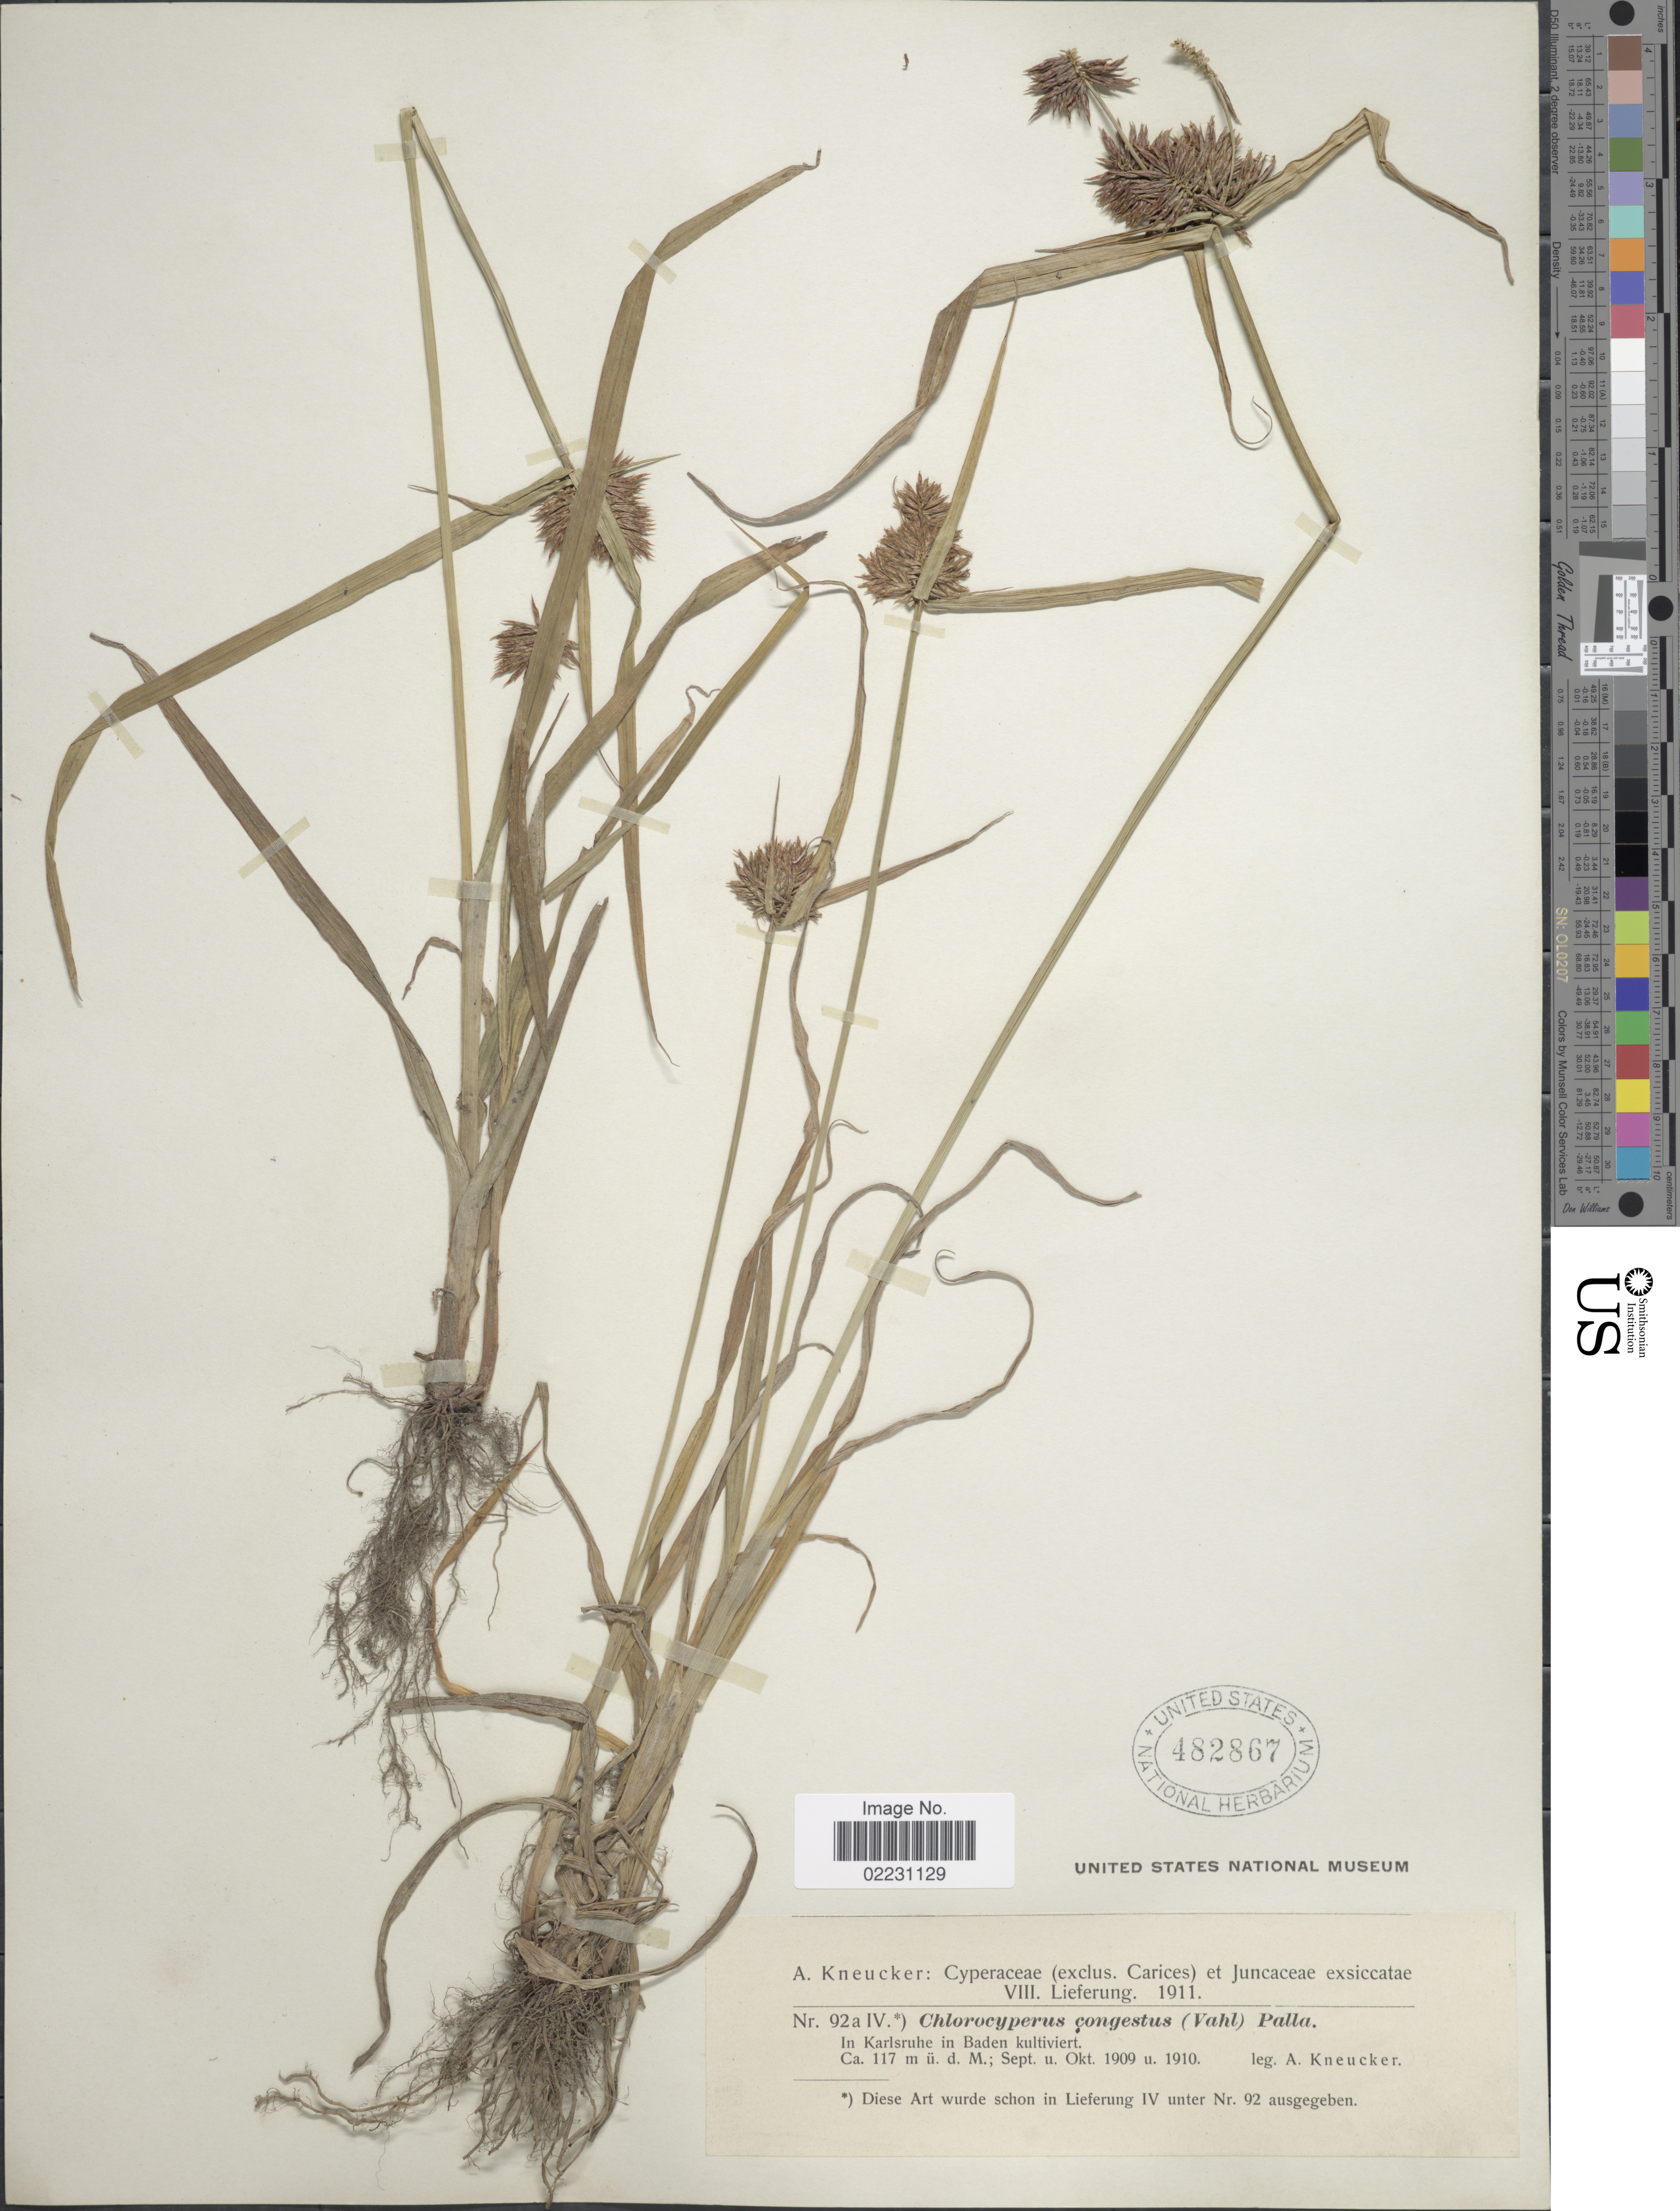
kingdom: Plantae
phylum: Tracheophyta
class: Liliopsida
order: Poales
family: Cyperaceae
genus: Cyperus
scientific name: Cyperus congestus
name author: Vahl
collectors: A. Kneucker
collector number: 92aIV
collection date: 1909-09/1910-10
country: Germany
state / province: Baden-Württemberg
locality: In Karlsruhe in Baden kultiviert.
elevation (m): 117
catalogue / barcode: US 482867